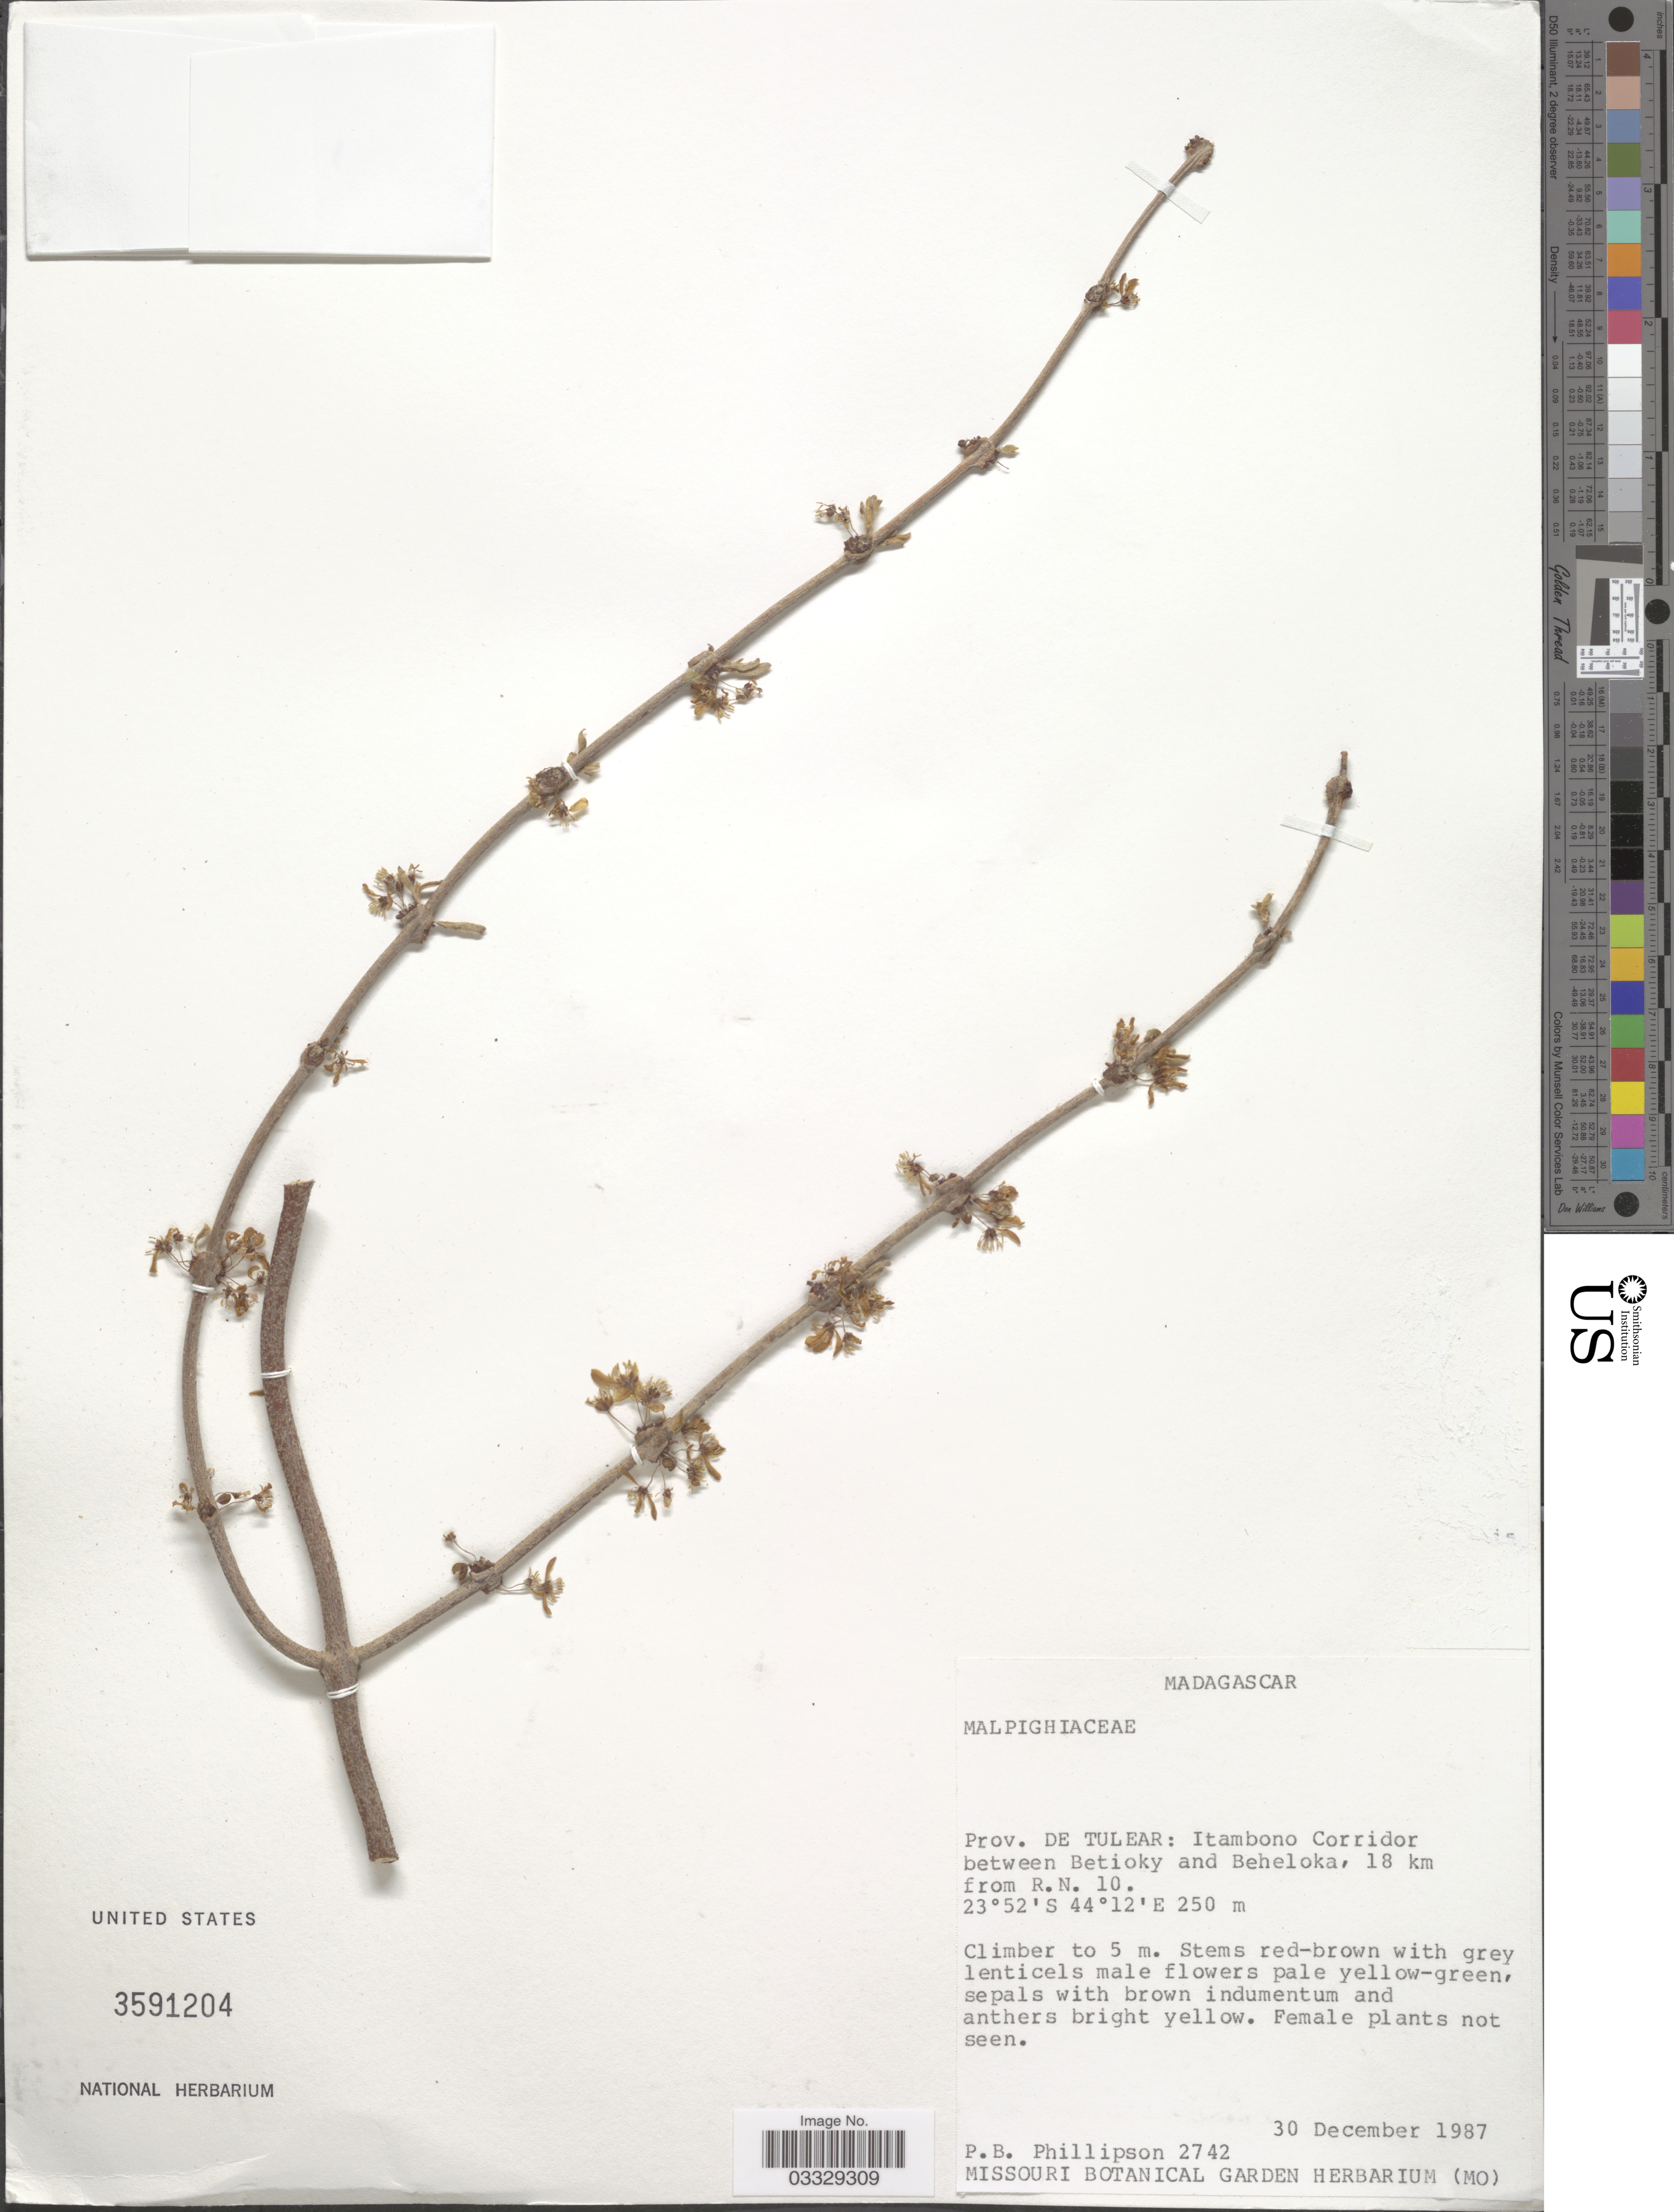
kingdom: Plantae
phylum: Tracheophyta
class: Magnoliopsida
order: Malpighiales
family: Malpighiaceae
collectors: P. B. Phillipson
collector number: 2742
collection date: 1987-12-30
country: Madagascar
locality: Prov. de Tulear: Itambono Corridor between Betioky and Beheloka, 18 km from R.N. 10.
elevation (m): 250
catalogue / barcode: US 3591204